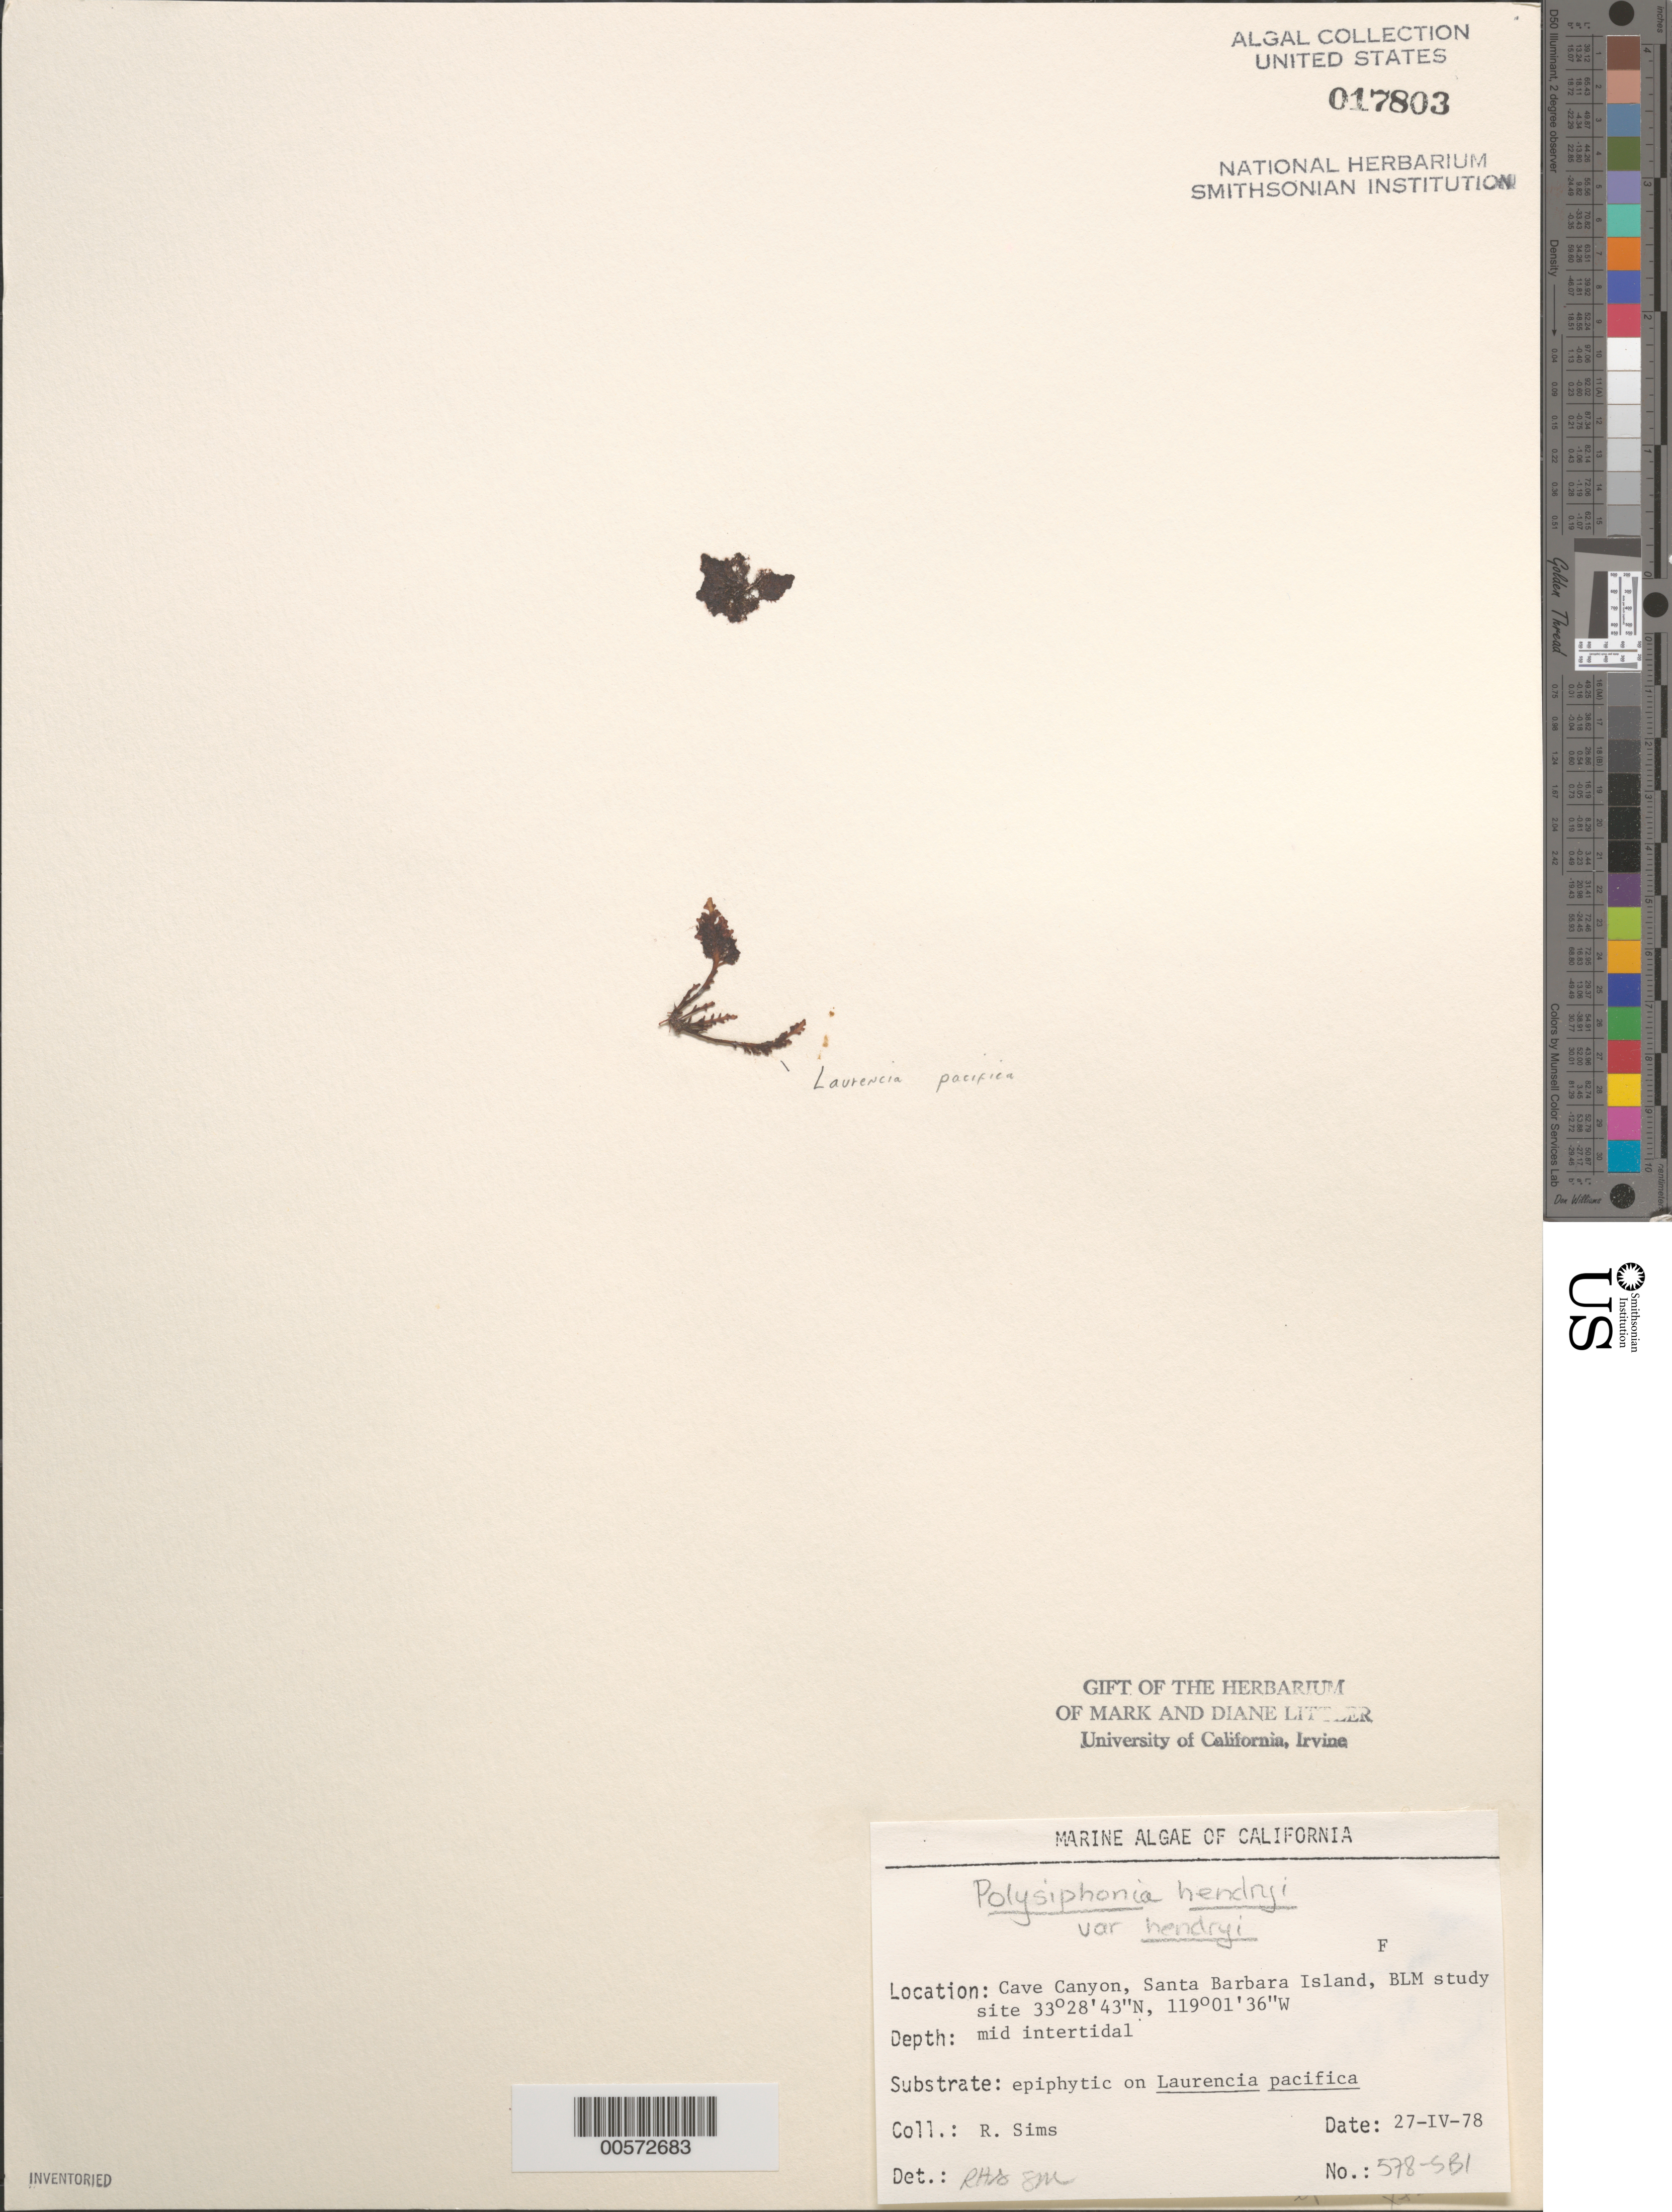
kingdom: Plantae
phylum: Rhodophyta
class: Florideophyceae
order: Ceramiales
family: Rhodomelaceae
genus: Vertebrata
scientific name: Vertebrata hendryi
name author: (N.L. Gardner) Savoie & G.W. Saunders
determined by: Algae name updating Project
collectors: R. H. Sims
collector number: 578-SBI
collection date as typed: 27 Apr 1978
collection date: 1978-04-27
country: United States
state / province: California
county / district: Santa Barbara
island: Santa Barbara Island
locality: Cave Canyon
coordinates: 33 28' 43" N, 119 01' 36" W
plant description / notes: BLM-SOCALBIGHT Rocky Intertidal Survey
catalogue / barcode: US 17803